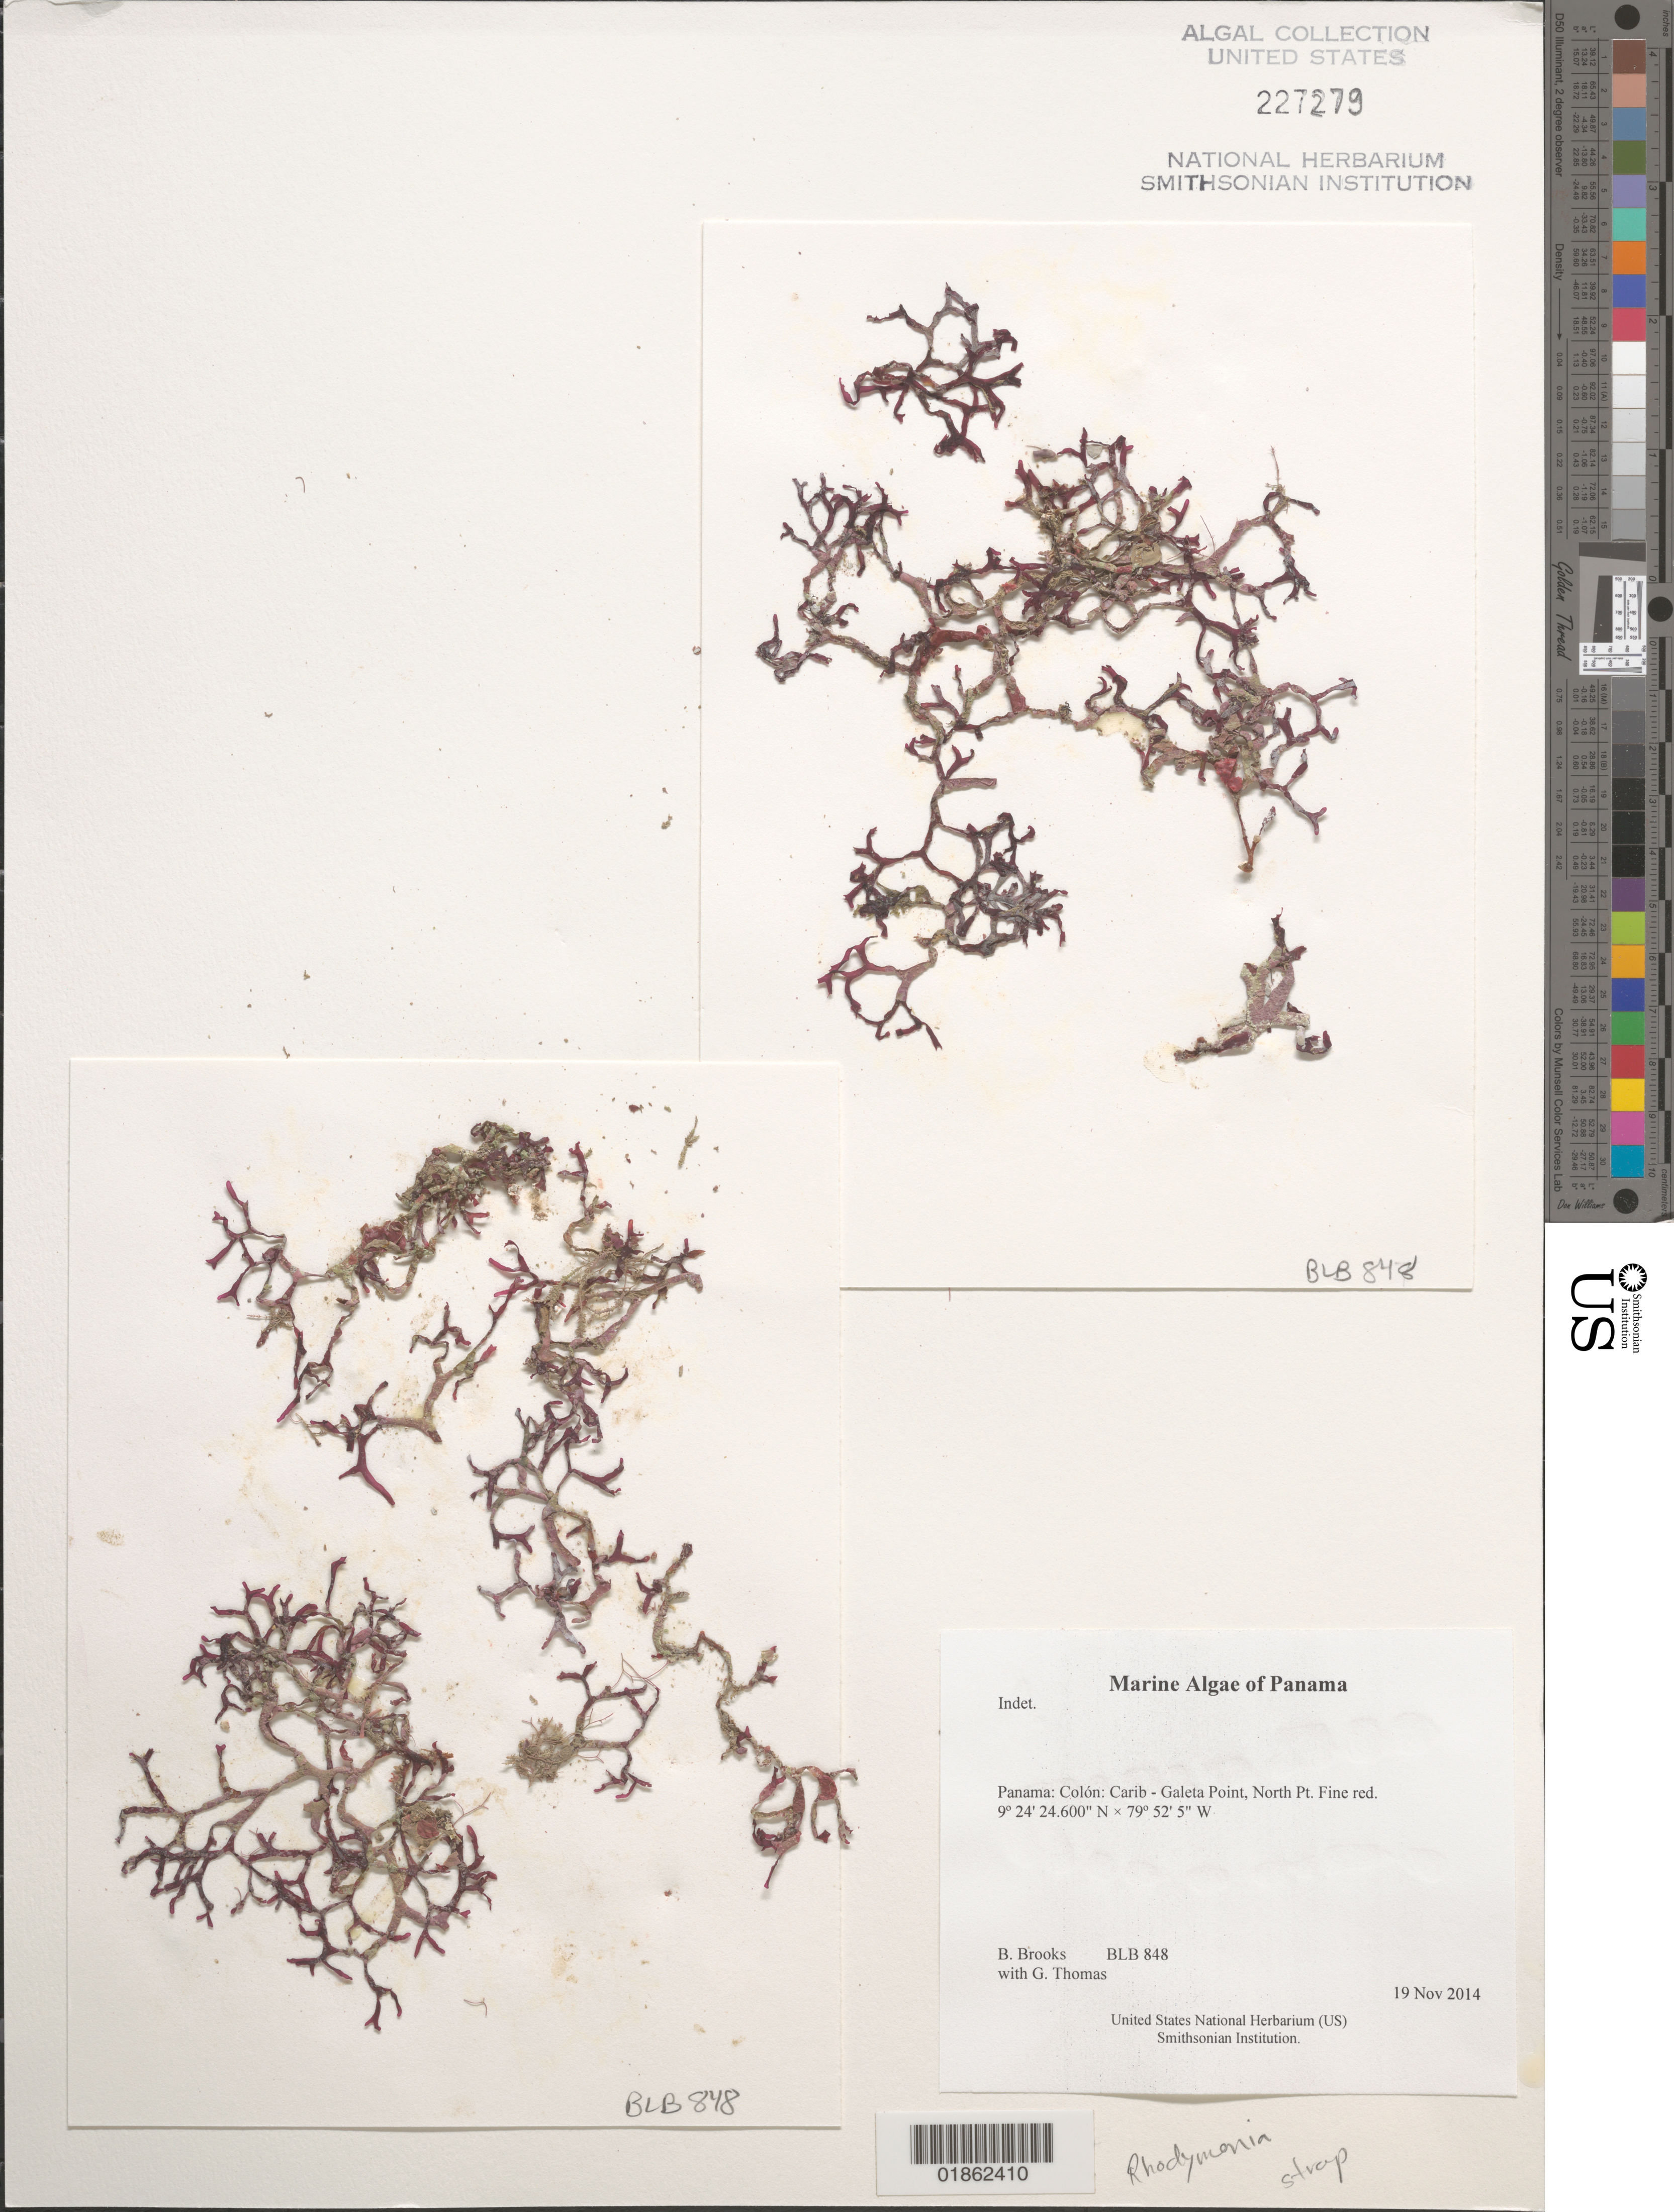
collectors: B. Brooks & G. Thomas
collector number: BLB 848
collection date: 2014-11-19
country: Panama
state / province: Colón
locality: Carib - Galeta Point, North Pt.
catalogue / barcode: US 227279